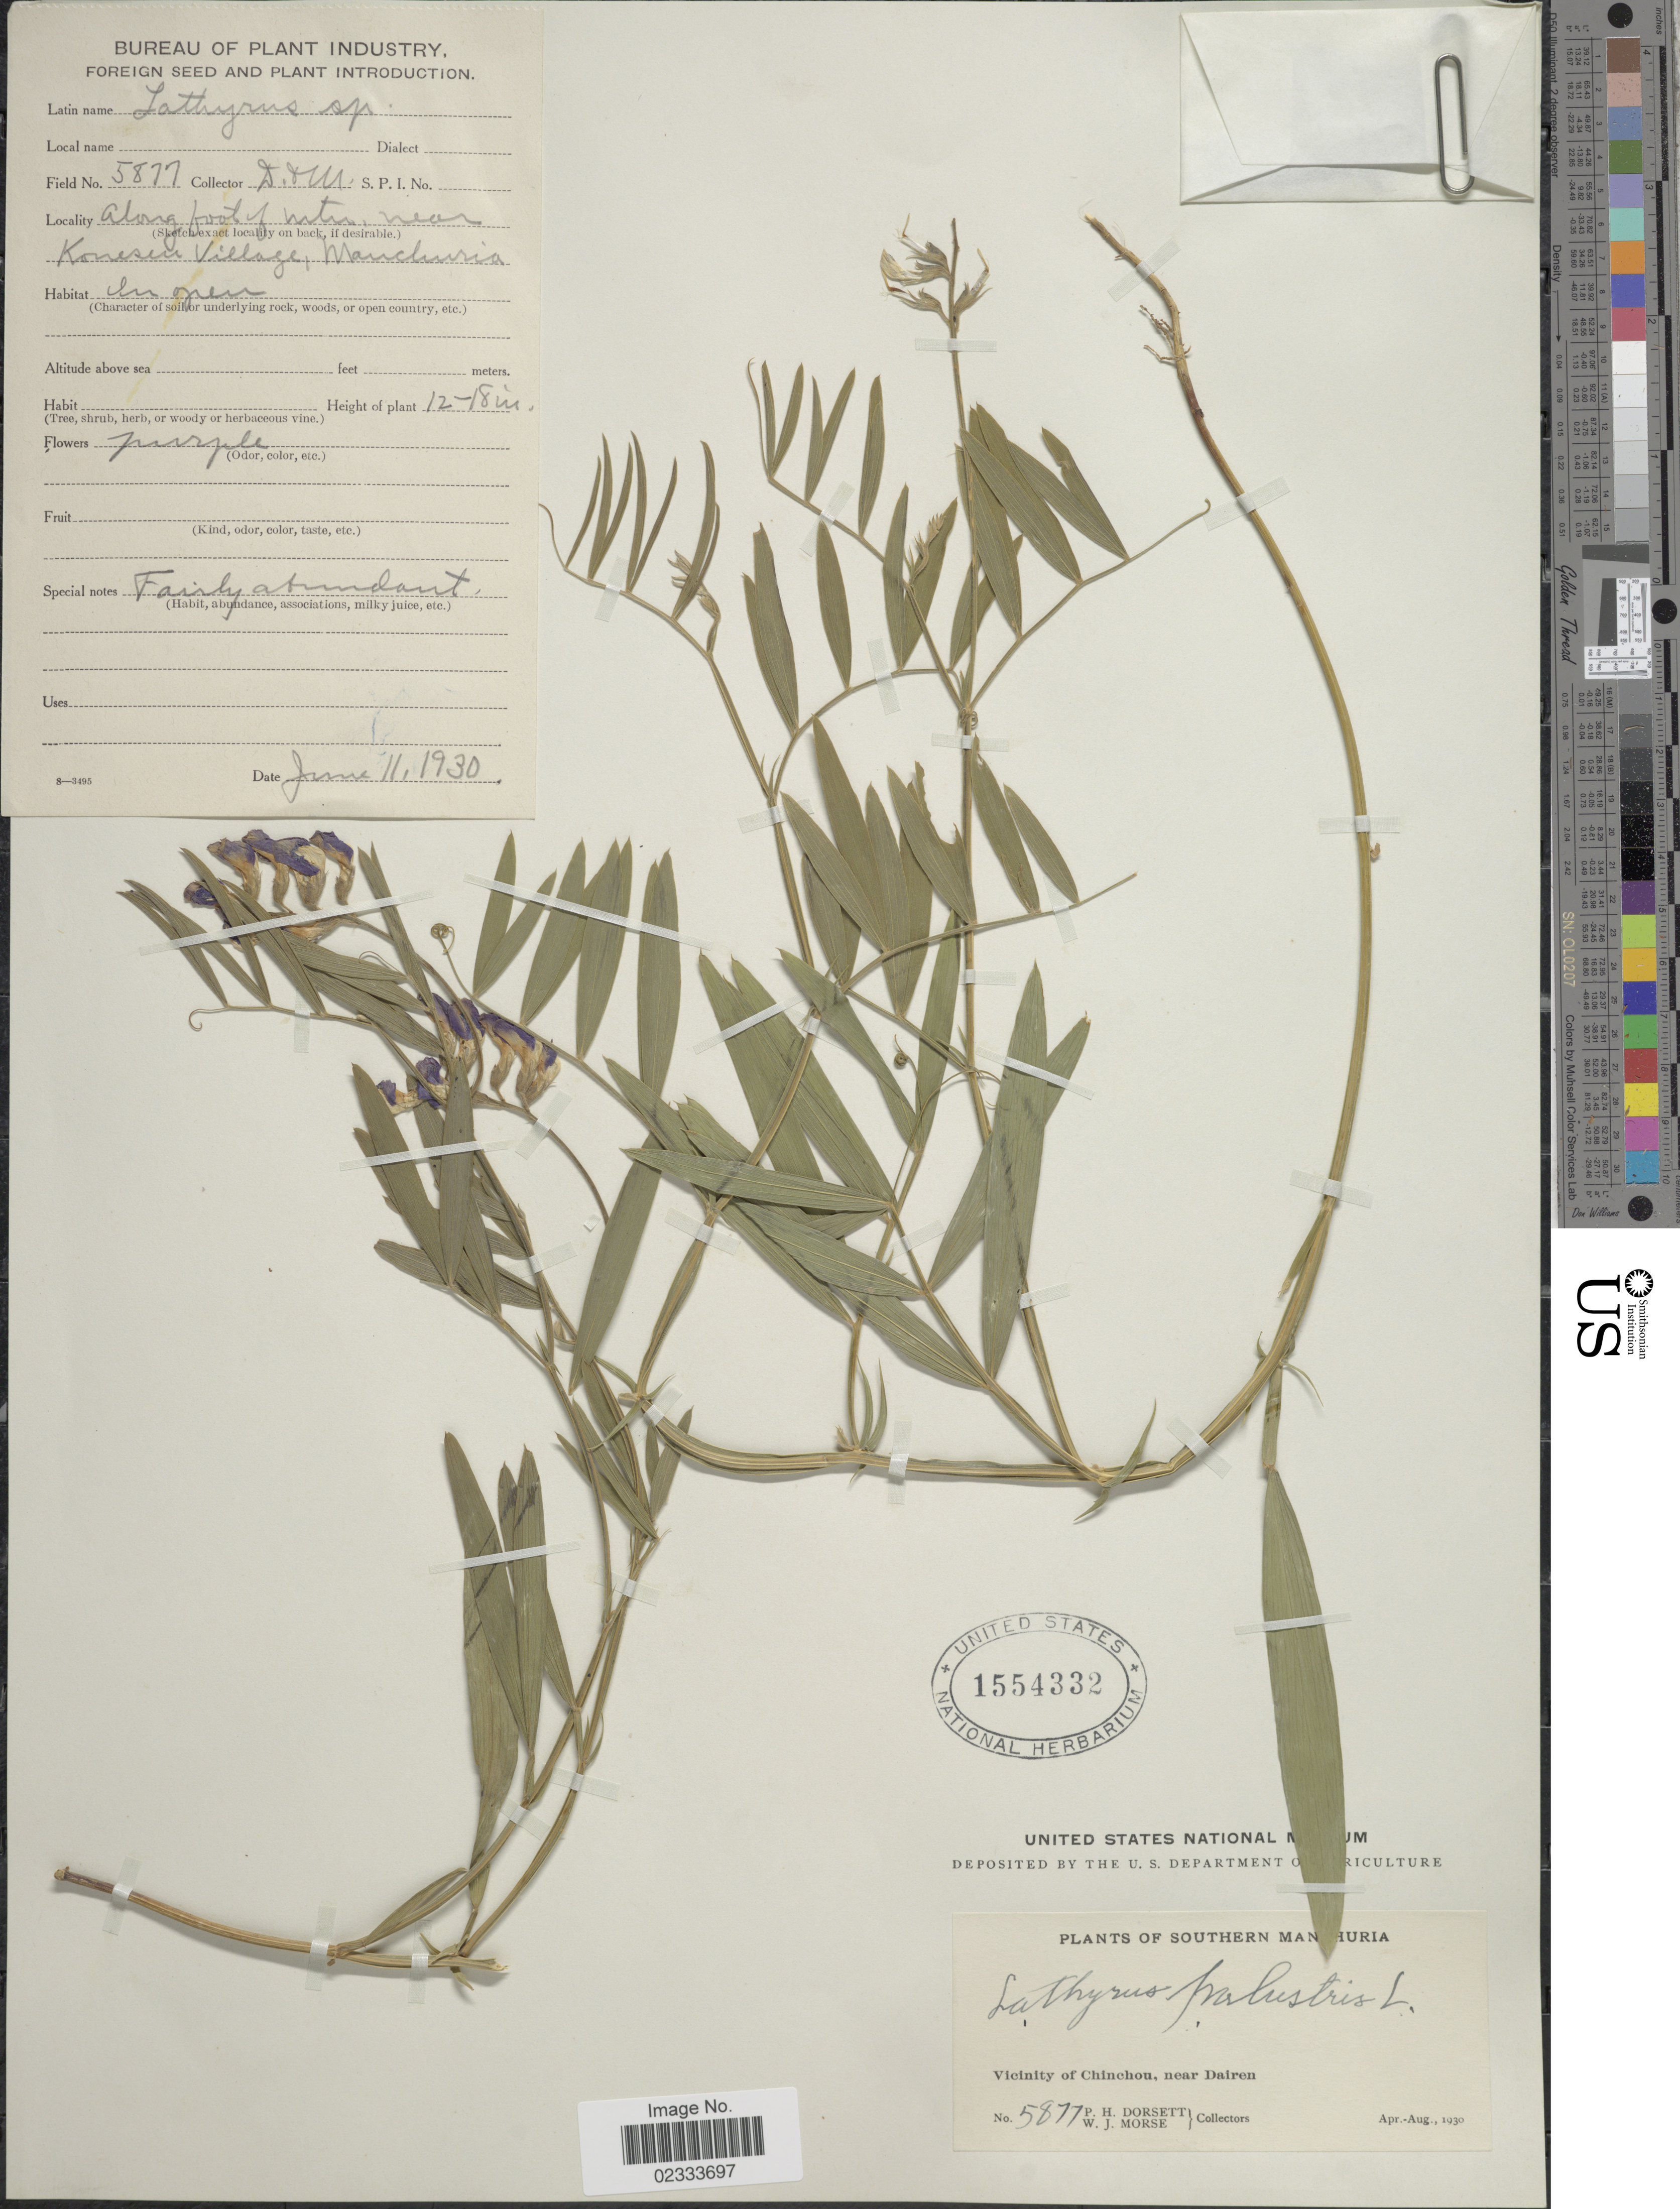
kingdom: Plantae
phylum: Tracheophyta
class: Magnoliopsida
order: Fabales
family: Fabaceae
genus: Lathyrus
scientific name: Lathyrus palustris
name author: L.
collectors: P. H. Dorsett & W. J. Morse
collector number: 5877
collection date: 1930-06-11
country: China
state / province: Liaoning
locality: Southern Manchuria, vicinity of Chinchou, near Dairen, along foot of mtn., near Koneseu [interpreted] Village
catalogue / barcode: US 1554332